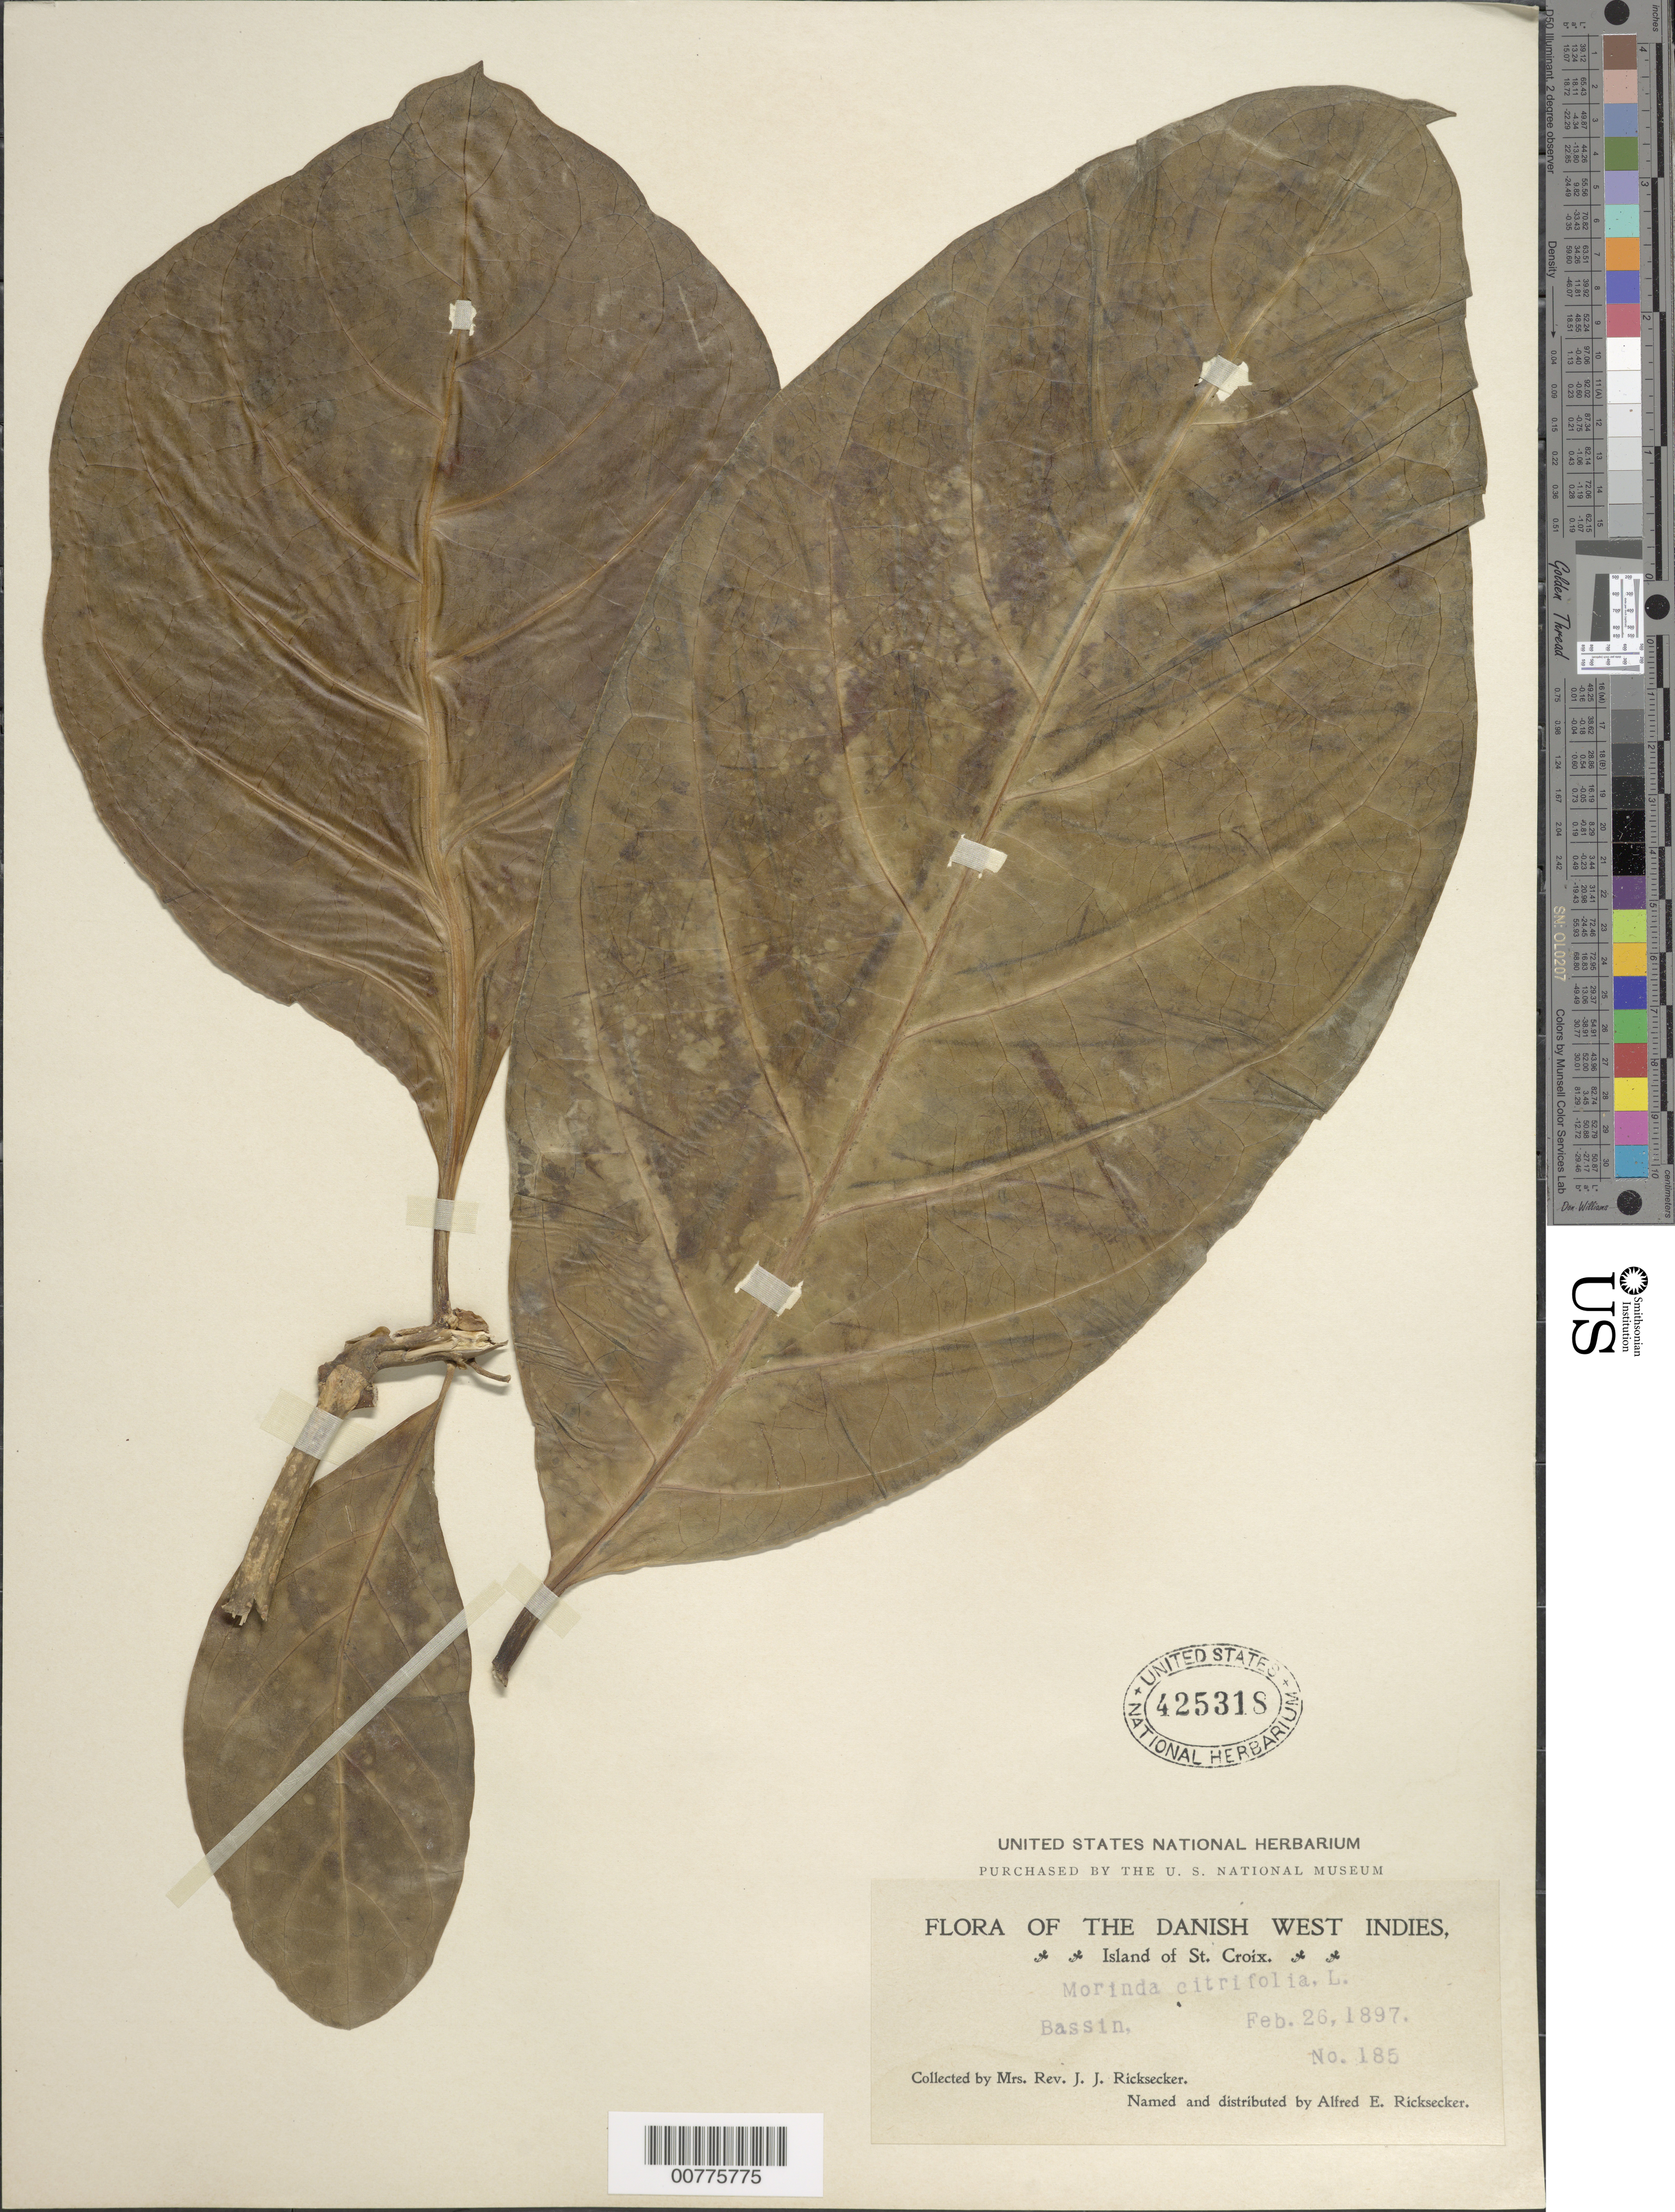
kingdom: Plantae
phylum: Tracheophyta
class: Magnoliopsida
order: Gentianales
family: Rubiaceae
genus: Morinda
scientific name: Morinda citrifolia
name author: L.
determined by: Ricksecker, A. E.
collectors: L. A. Ricksecker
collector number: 185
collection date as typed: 26 Feb 1897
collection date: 1897-02-26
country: U.S. Virgin Islands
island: St. Croix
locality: Bassin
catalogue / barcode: US 425318